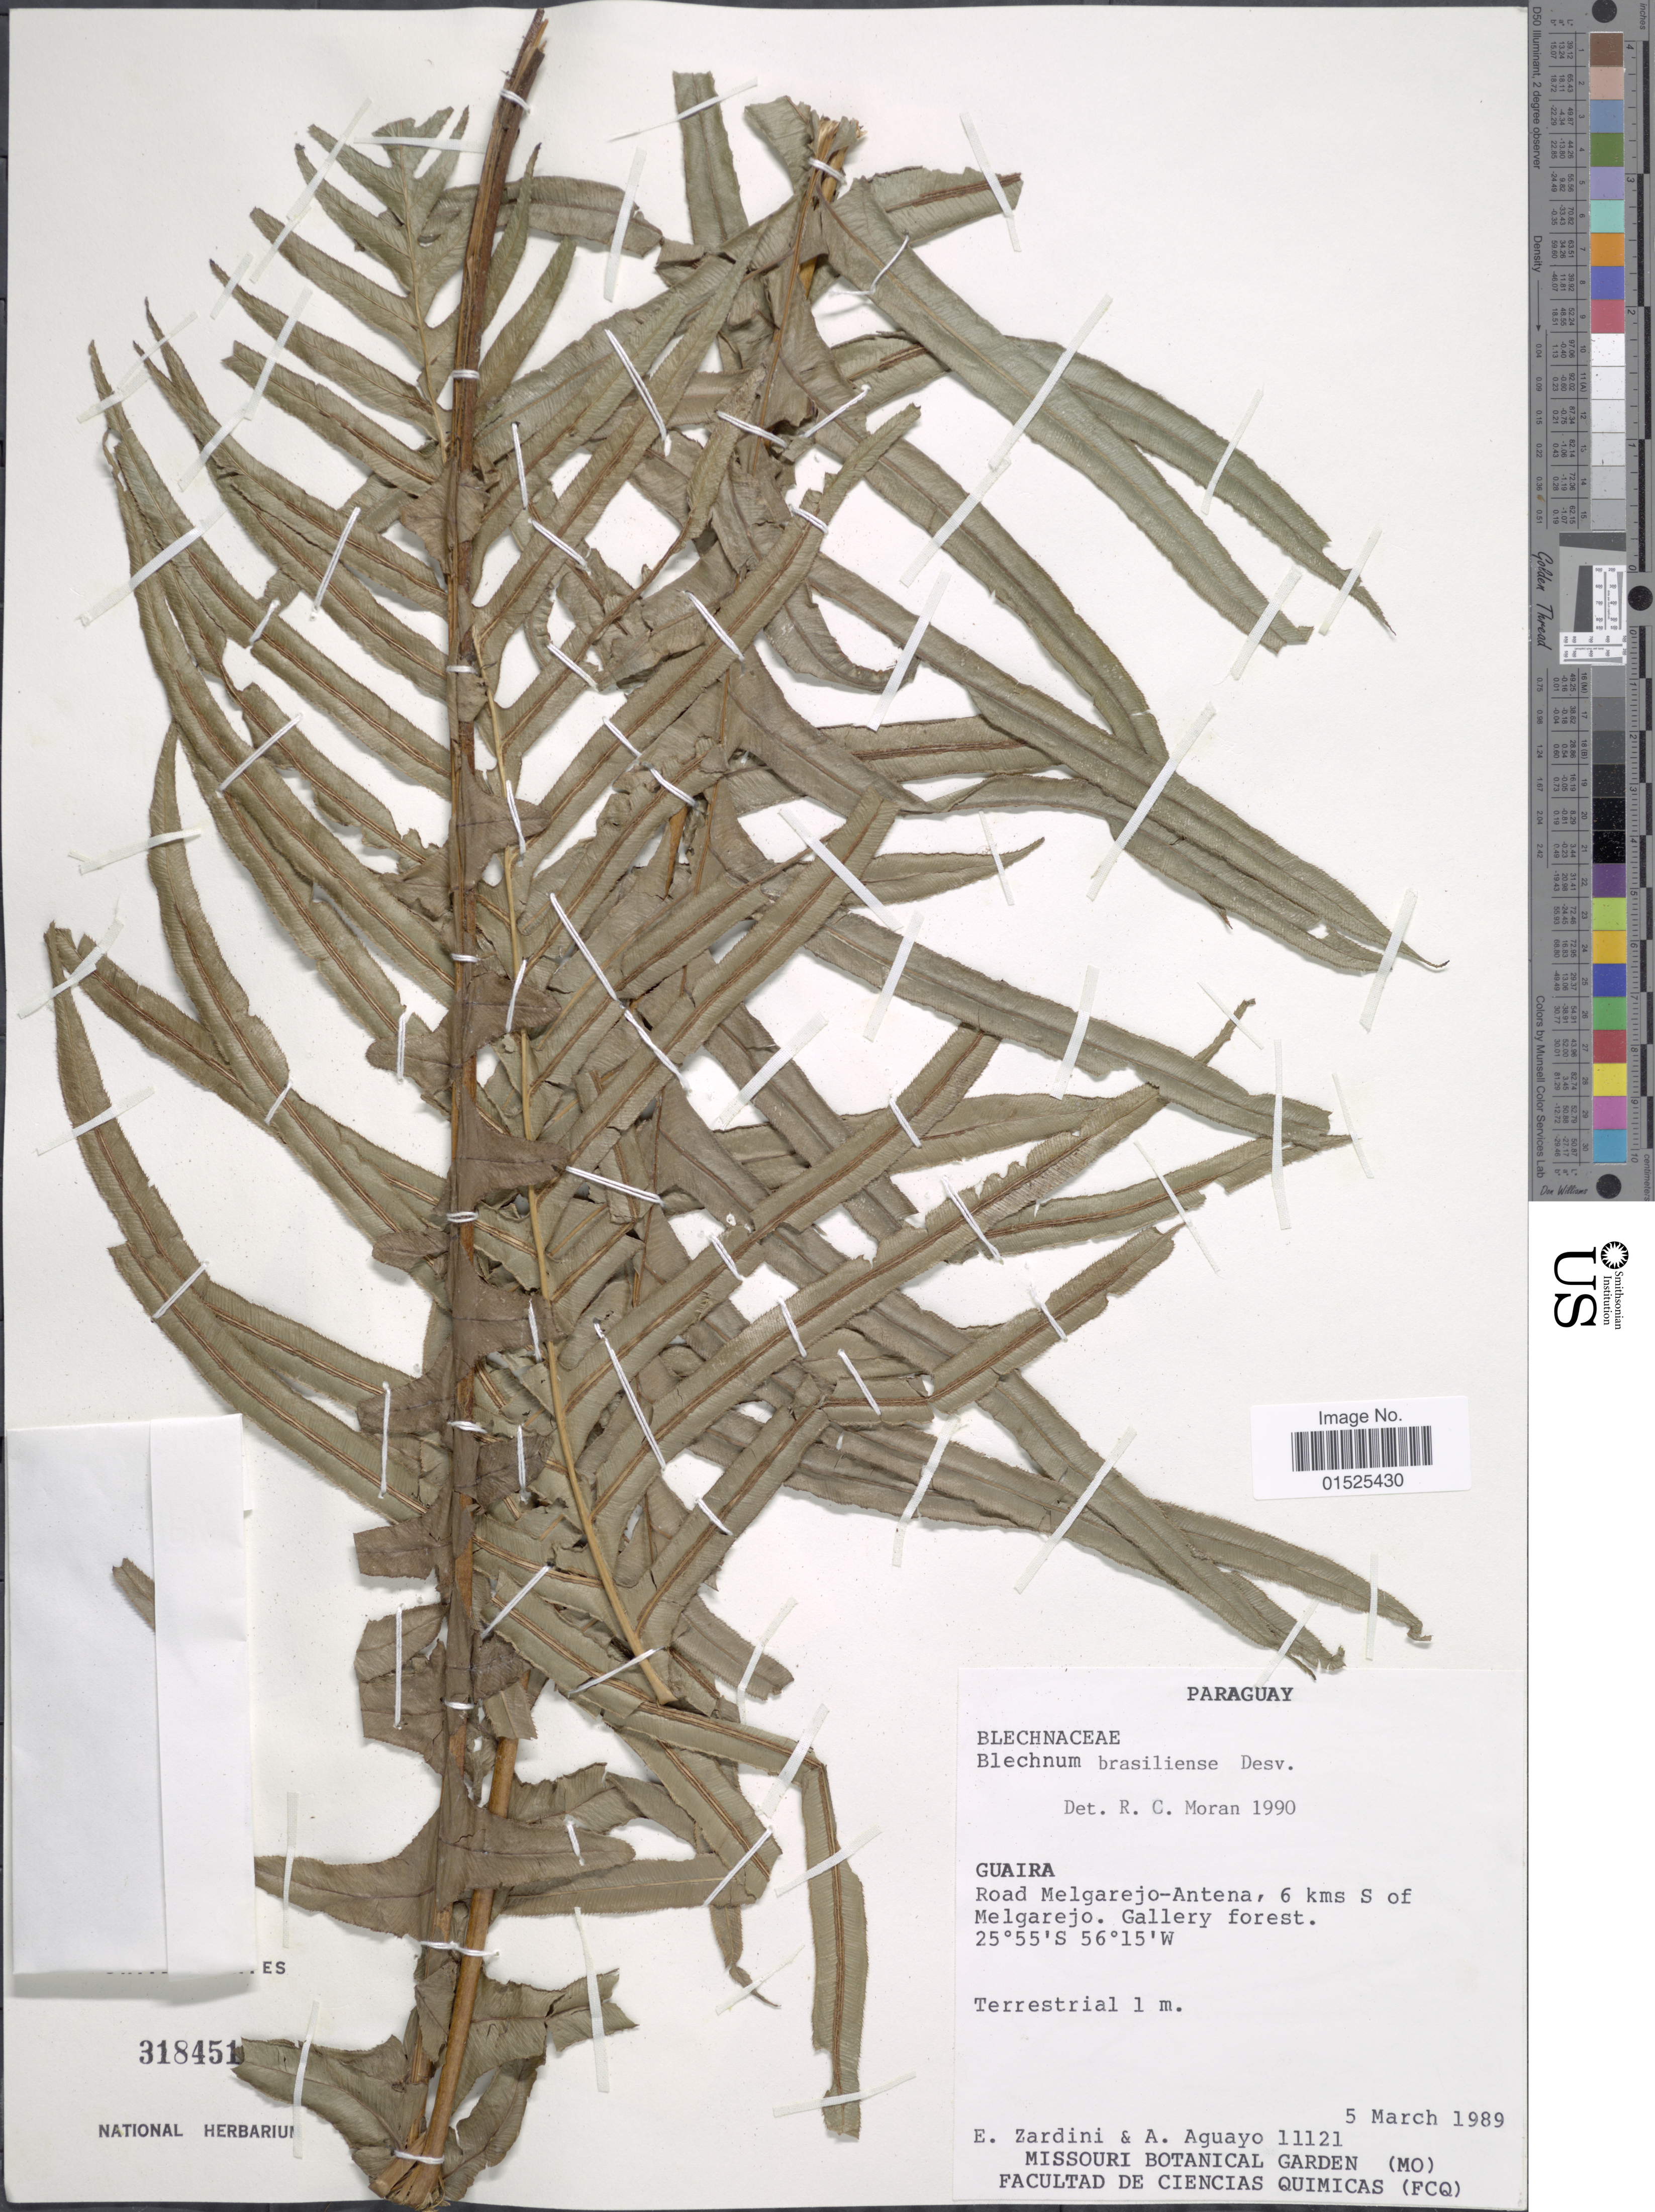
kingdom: Plantae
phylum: Tracheophyta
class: Polypodiopsida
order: Polypodiales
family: Blechnaceae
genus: Blechnum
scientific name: Blechnum brasiliense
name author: Desv.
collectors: E. M. Zardini & A. Aguayo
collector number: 11121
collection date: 1989-03-05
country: Paraguay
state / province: Guaira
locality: Road Melgarejo-Antena, 6 kms S of Melgarejo. Gallery forest